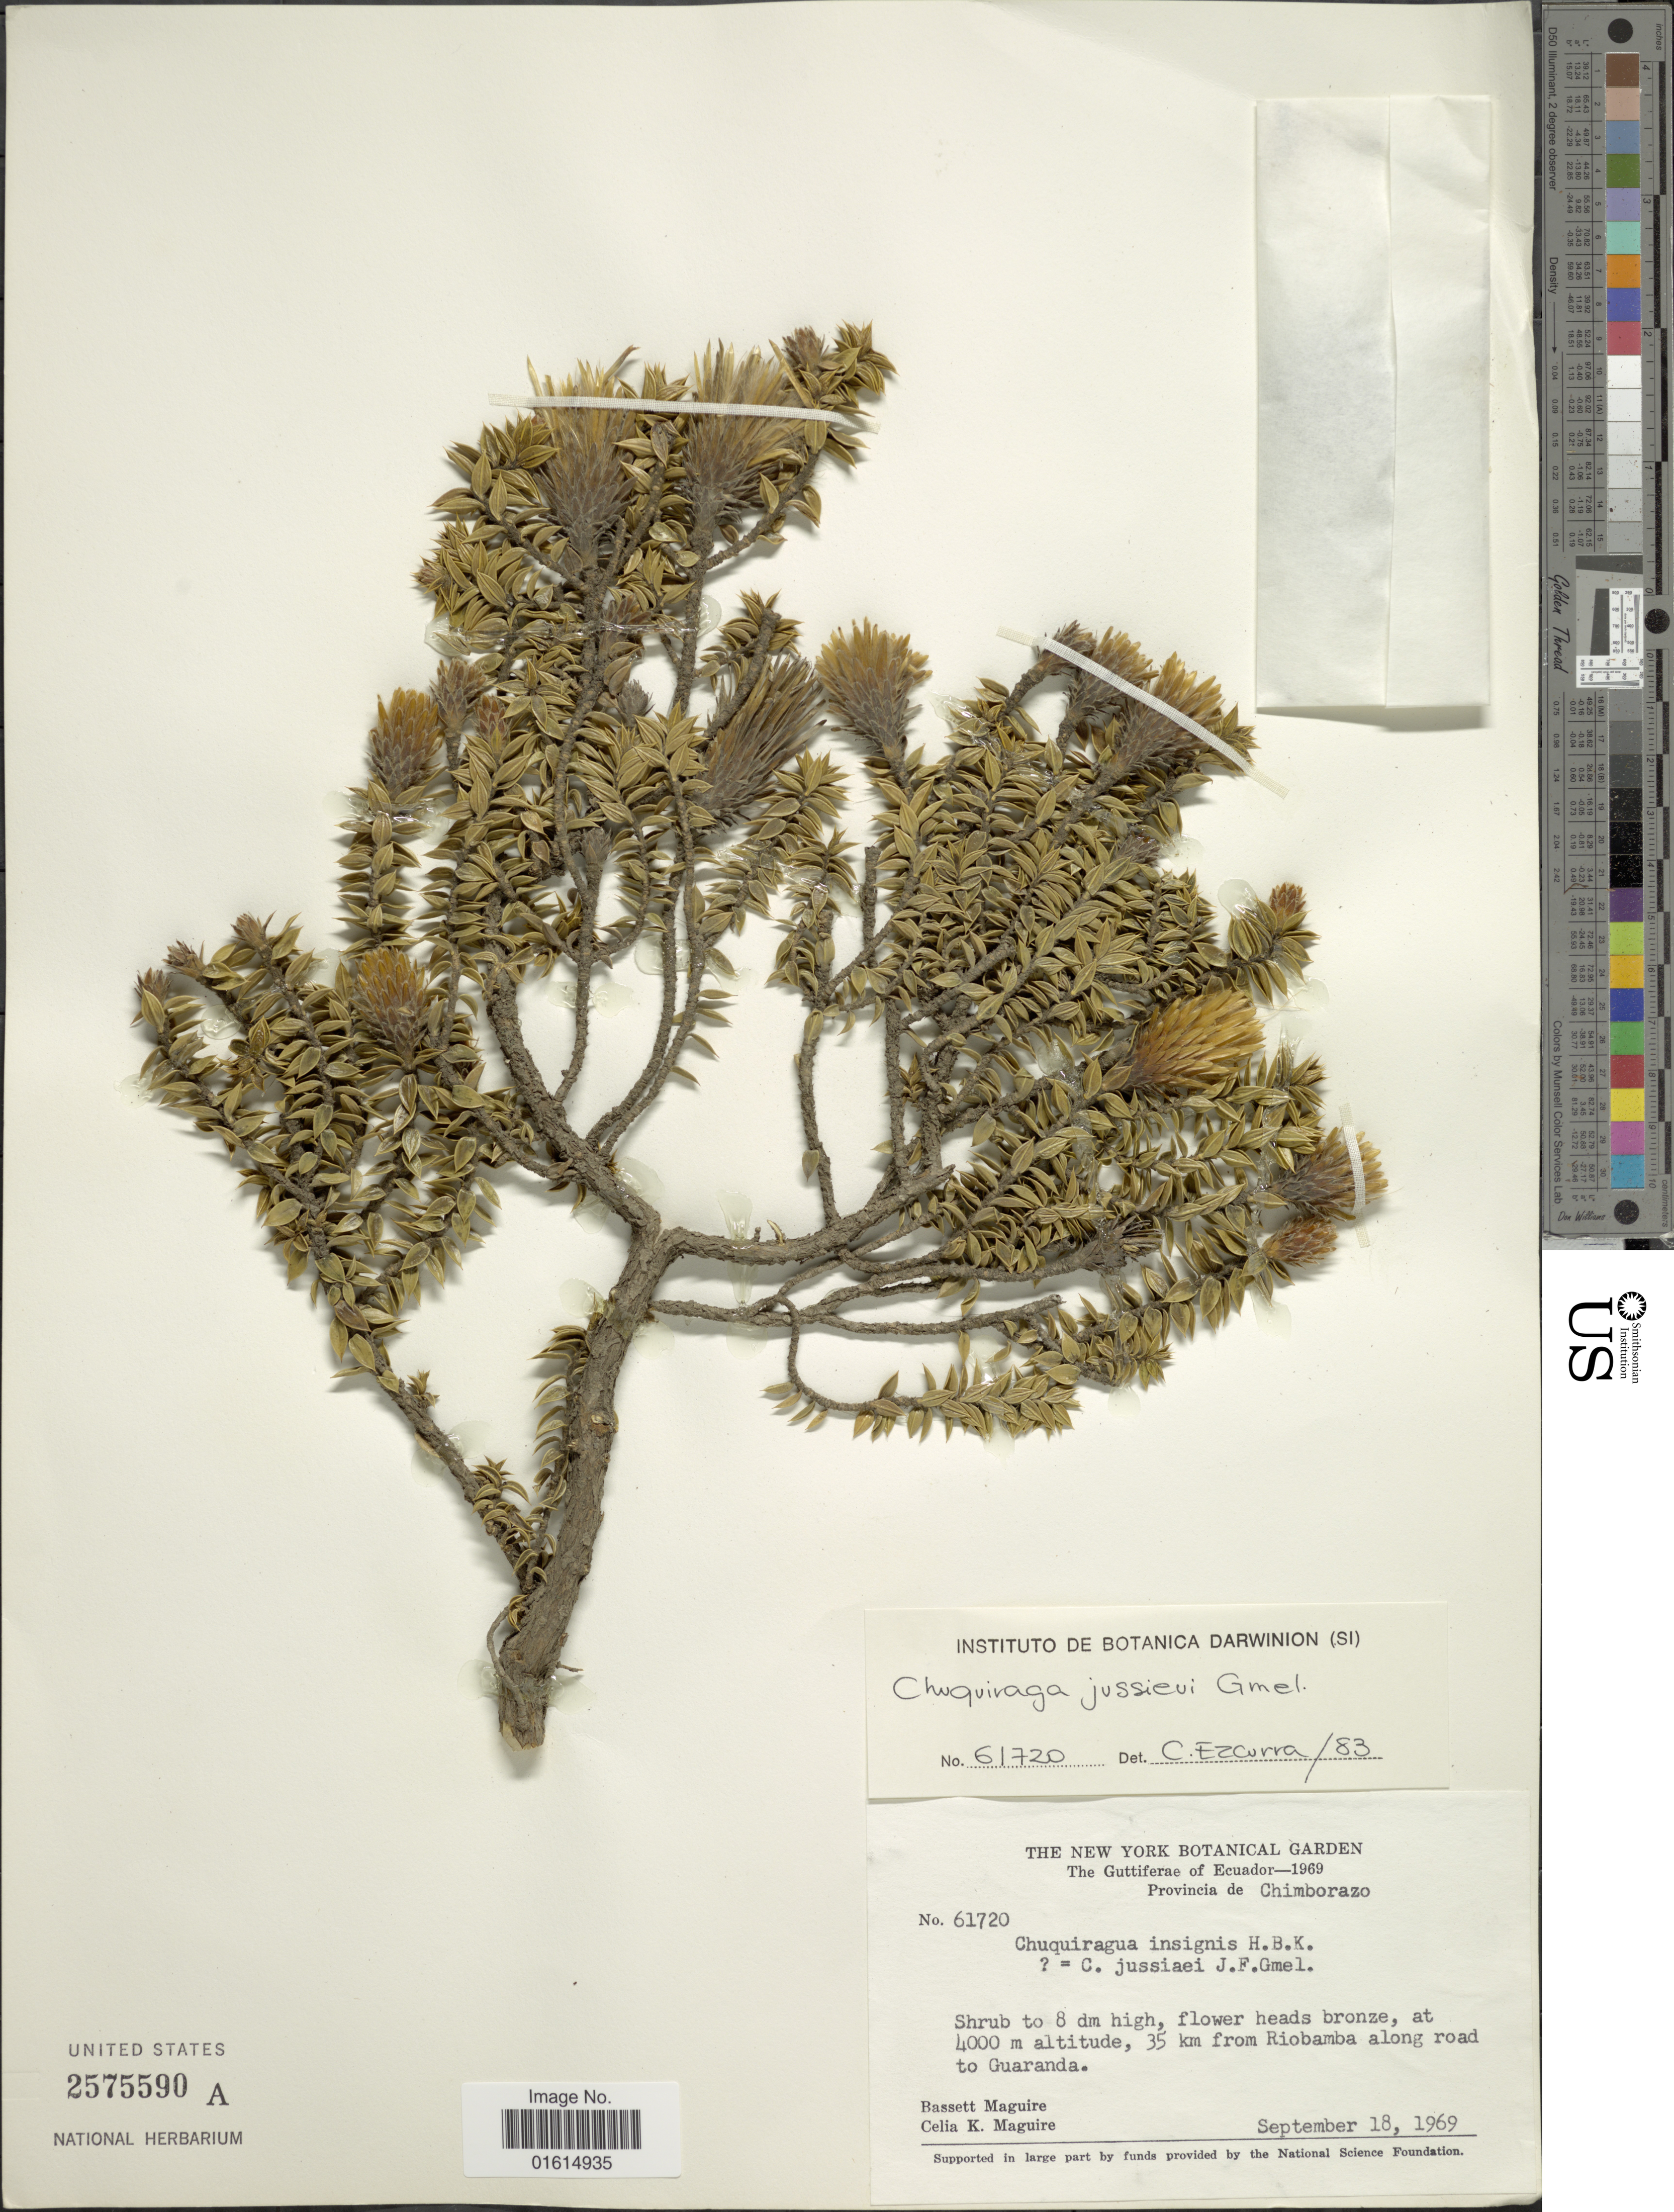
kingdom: Plantae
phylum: Tracheophyta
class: Magnoliopsida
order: Asterales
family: Asteraceae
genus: Chuquiraga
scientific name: Chuquiraga jussieui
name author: J.F. Gmel.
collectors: B. Maguire & C. K. Maguire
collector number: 61720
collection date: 1969-09-18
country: Ecuador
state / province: Chimborazo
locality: Provincia de Chimborazo, 35 km from Riobamba along road to Guaranda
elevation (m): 4000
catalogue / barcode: US 2575590A